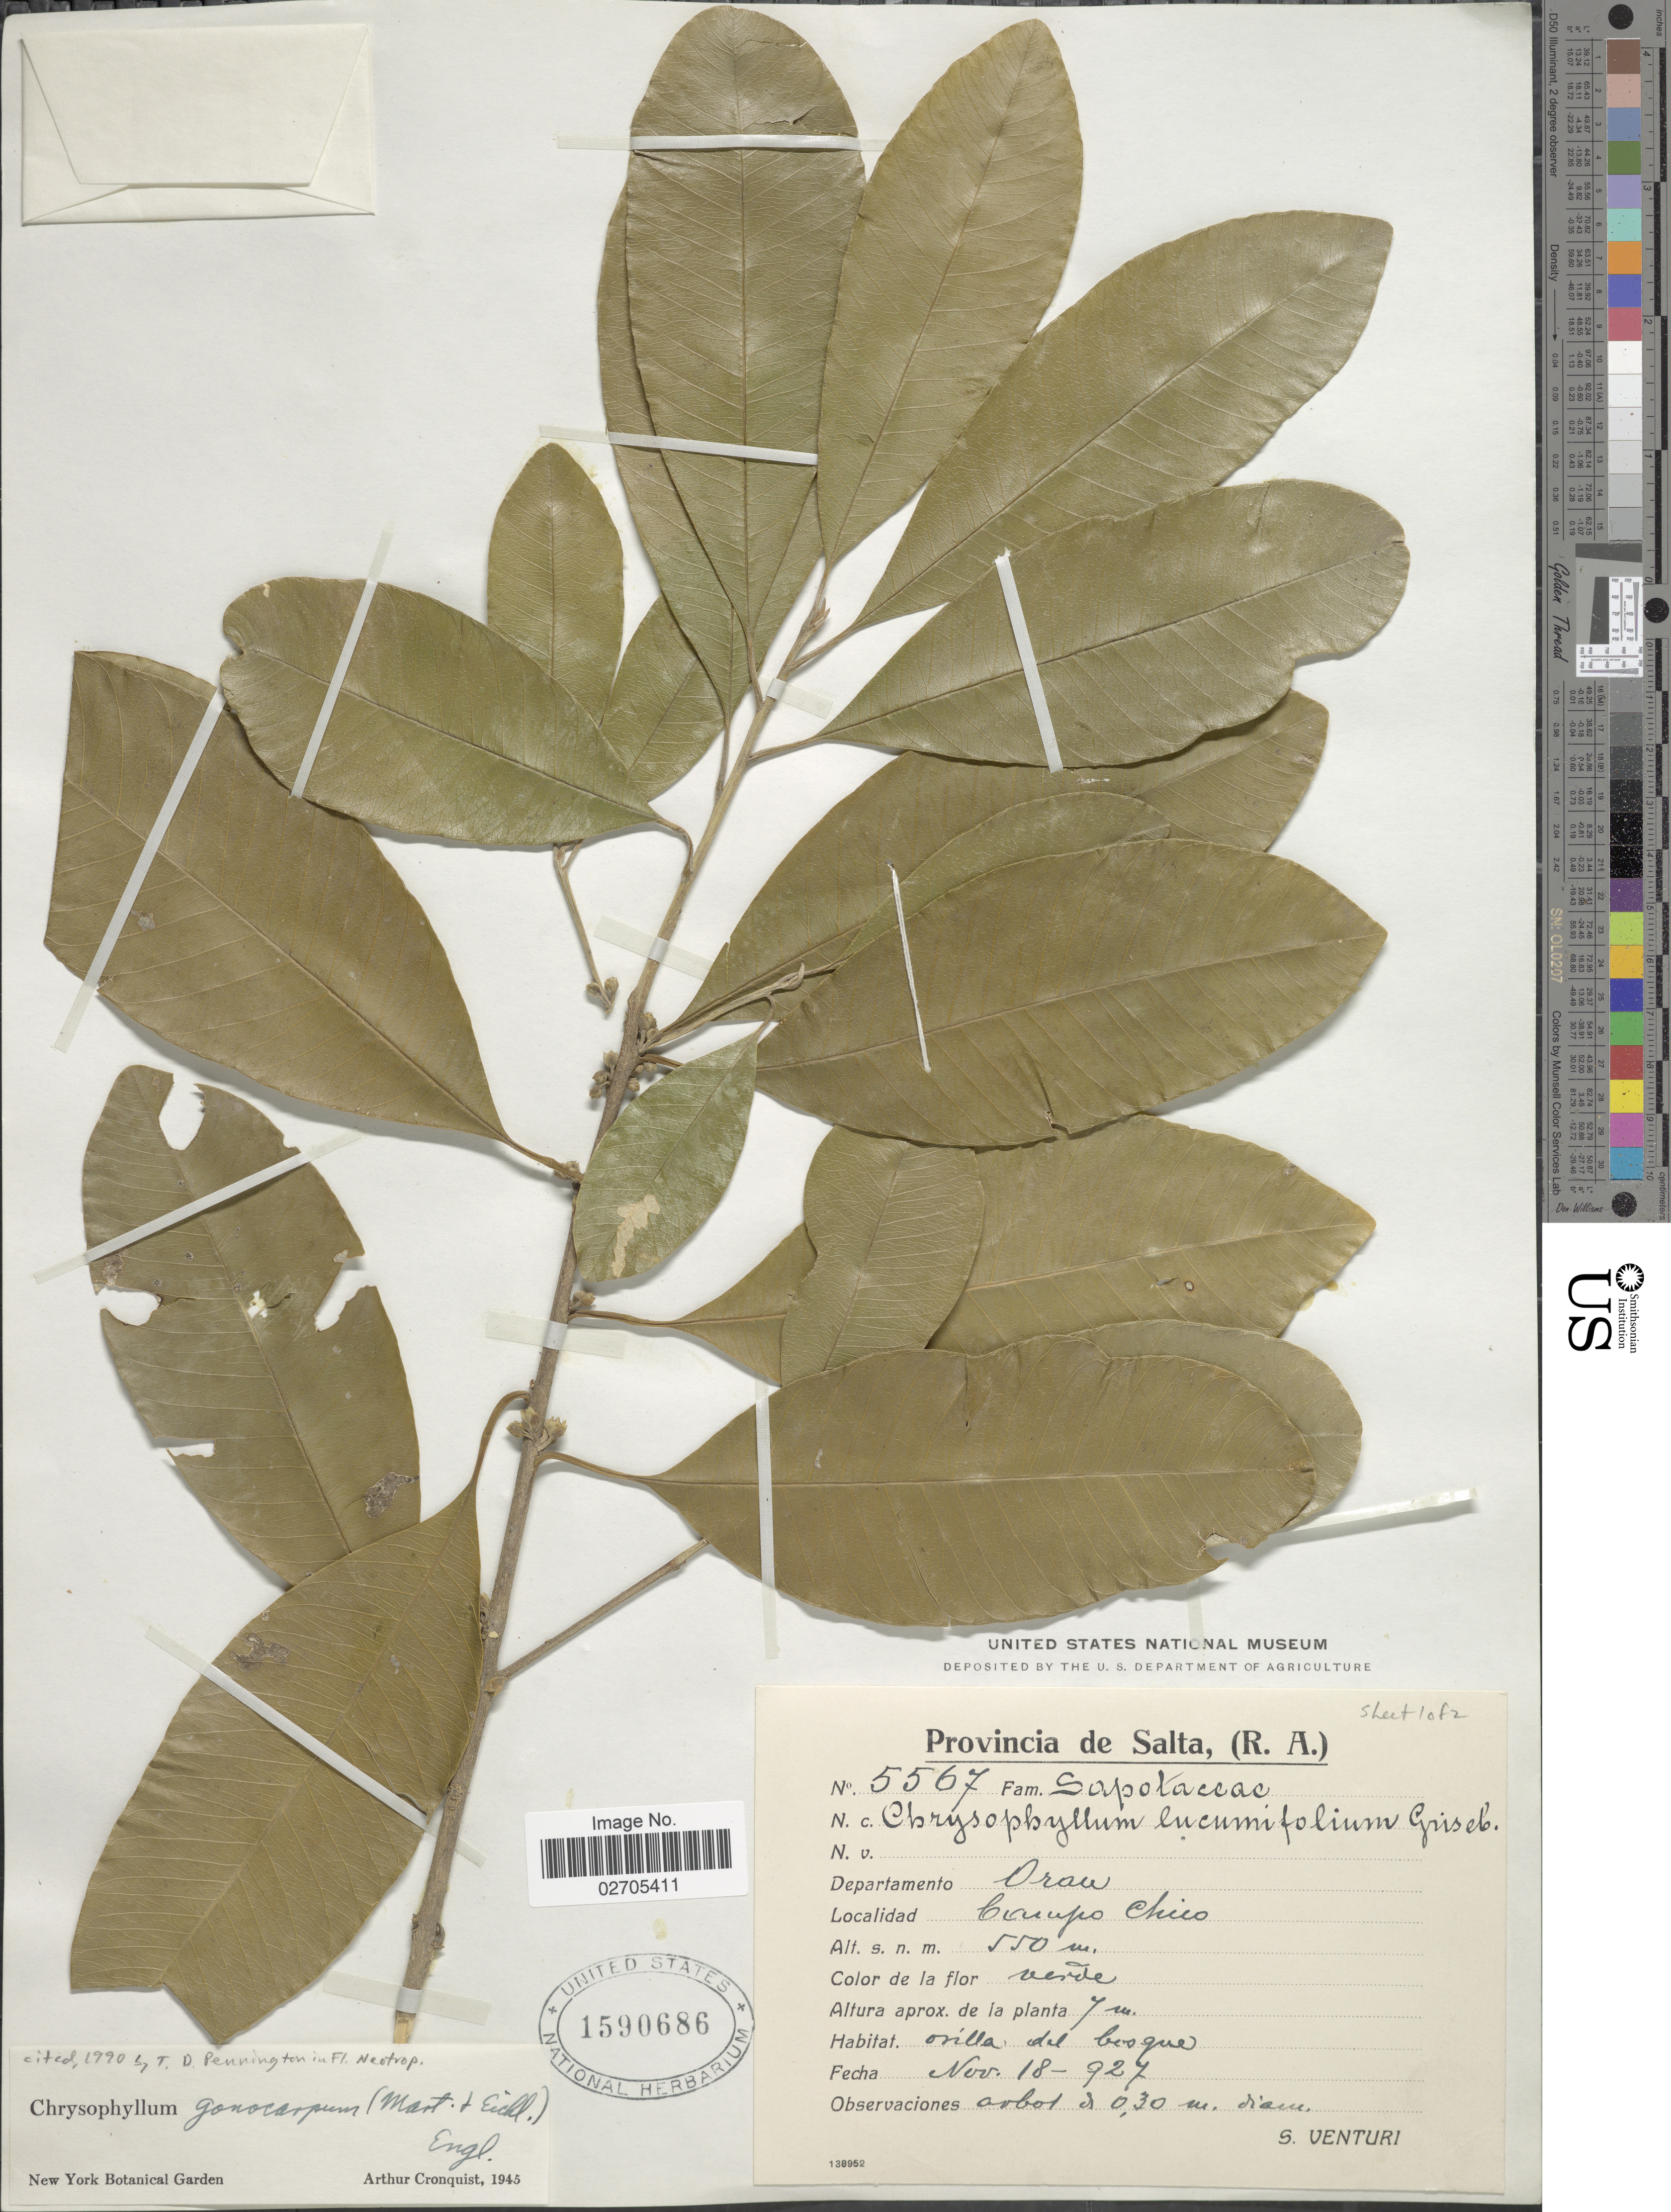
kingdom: Plantae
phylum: Tracheophyta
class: Magnoliopsida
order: Ericales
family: Sapotaceae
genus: Chrysophyllum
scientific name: Chrysophyllum gonocarpum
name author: (Mart. & Eichler ex Miq.) Engl.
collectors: S. Venturi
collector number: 5567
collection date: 1927-11-18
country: Argentina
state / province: Salta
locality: Provincis de Salta, (R.A.), Departamento Oran, Campo Chico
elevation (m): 550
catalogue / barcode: US 1590686